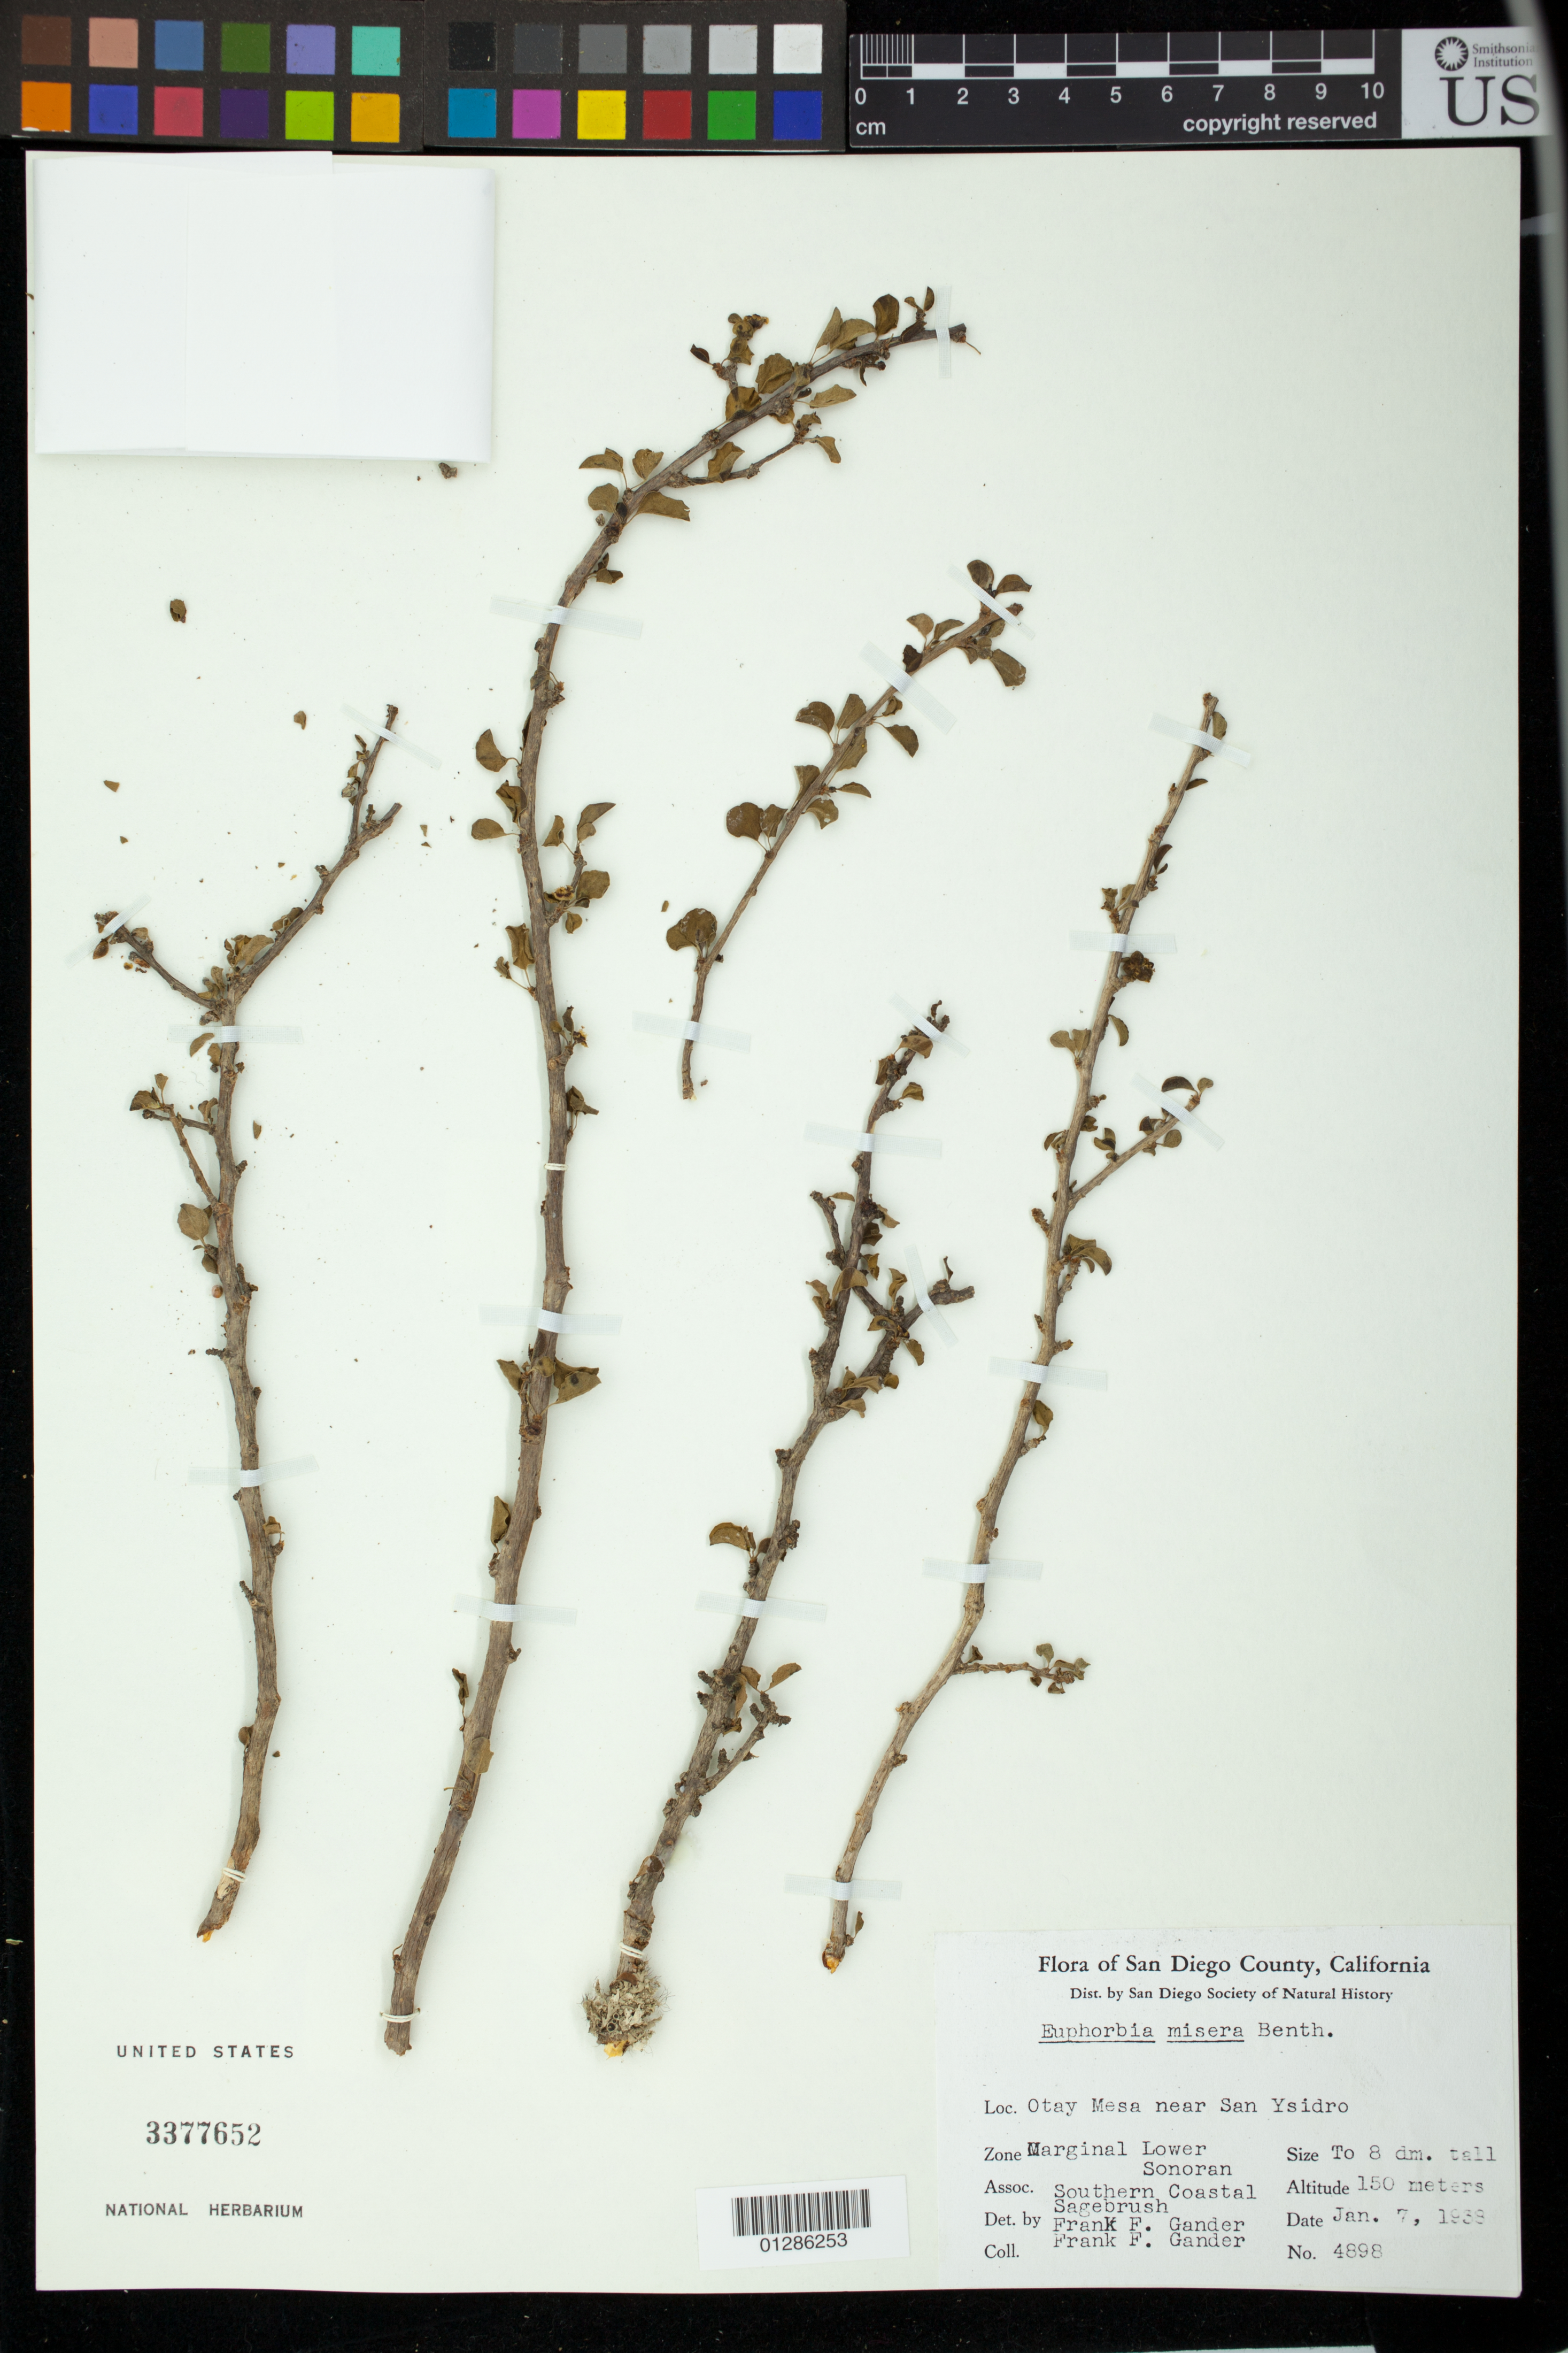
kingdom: Plantae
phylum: Tracheophyta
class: Magnoliopsida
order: Malpighiales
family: Euphorbiaceae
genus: Euphorbia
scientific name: Euphorbia nephradenia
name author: Barneby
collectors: F. Gander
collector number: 4898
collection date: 1938-01-07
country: United States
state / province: California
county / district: San Diego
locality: Otay Mesa near San Ysidro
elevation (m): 150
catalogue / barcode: US 3377652